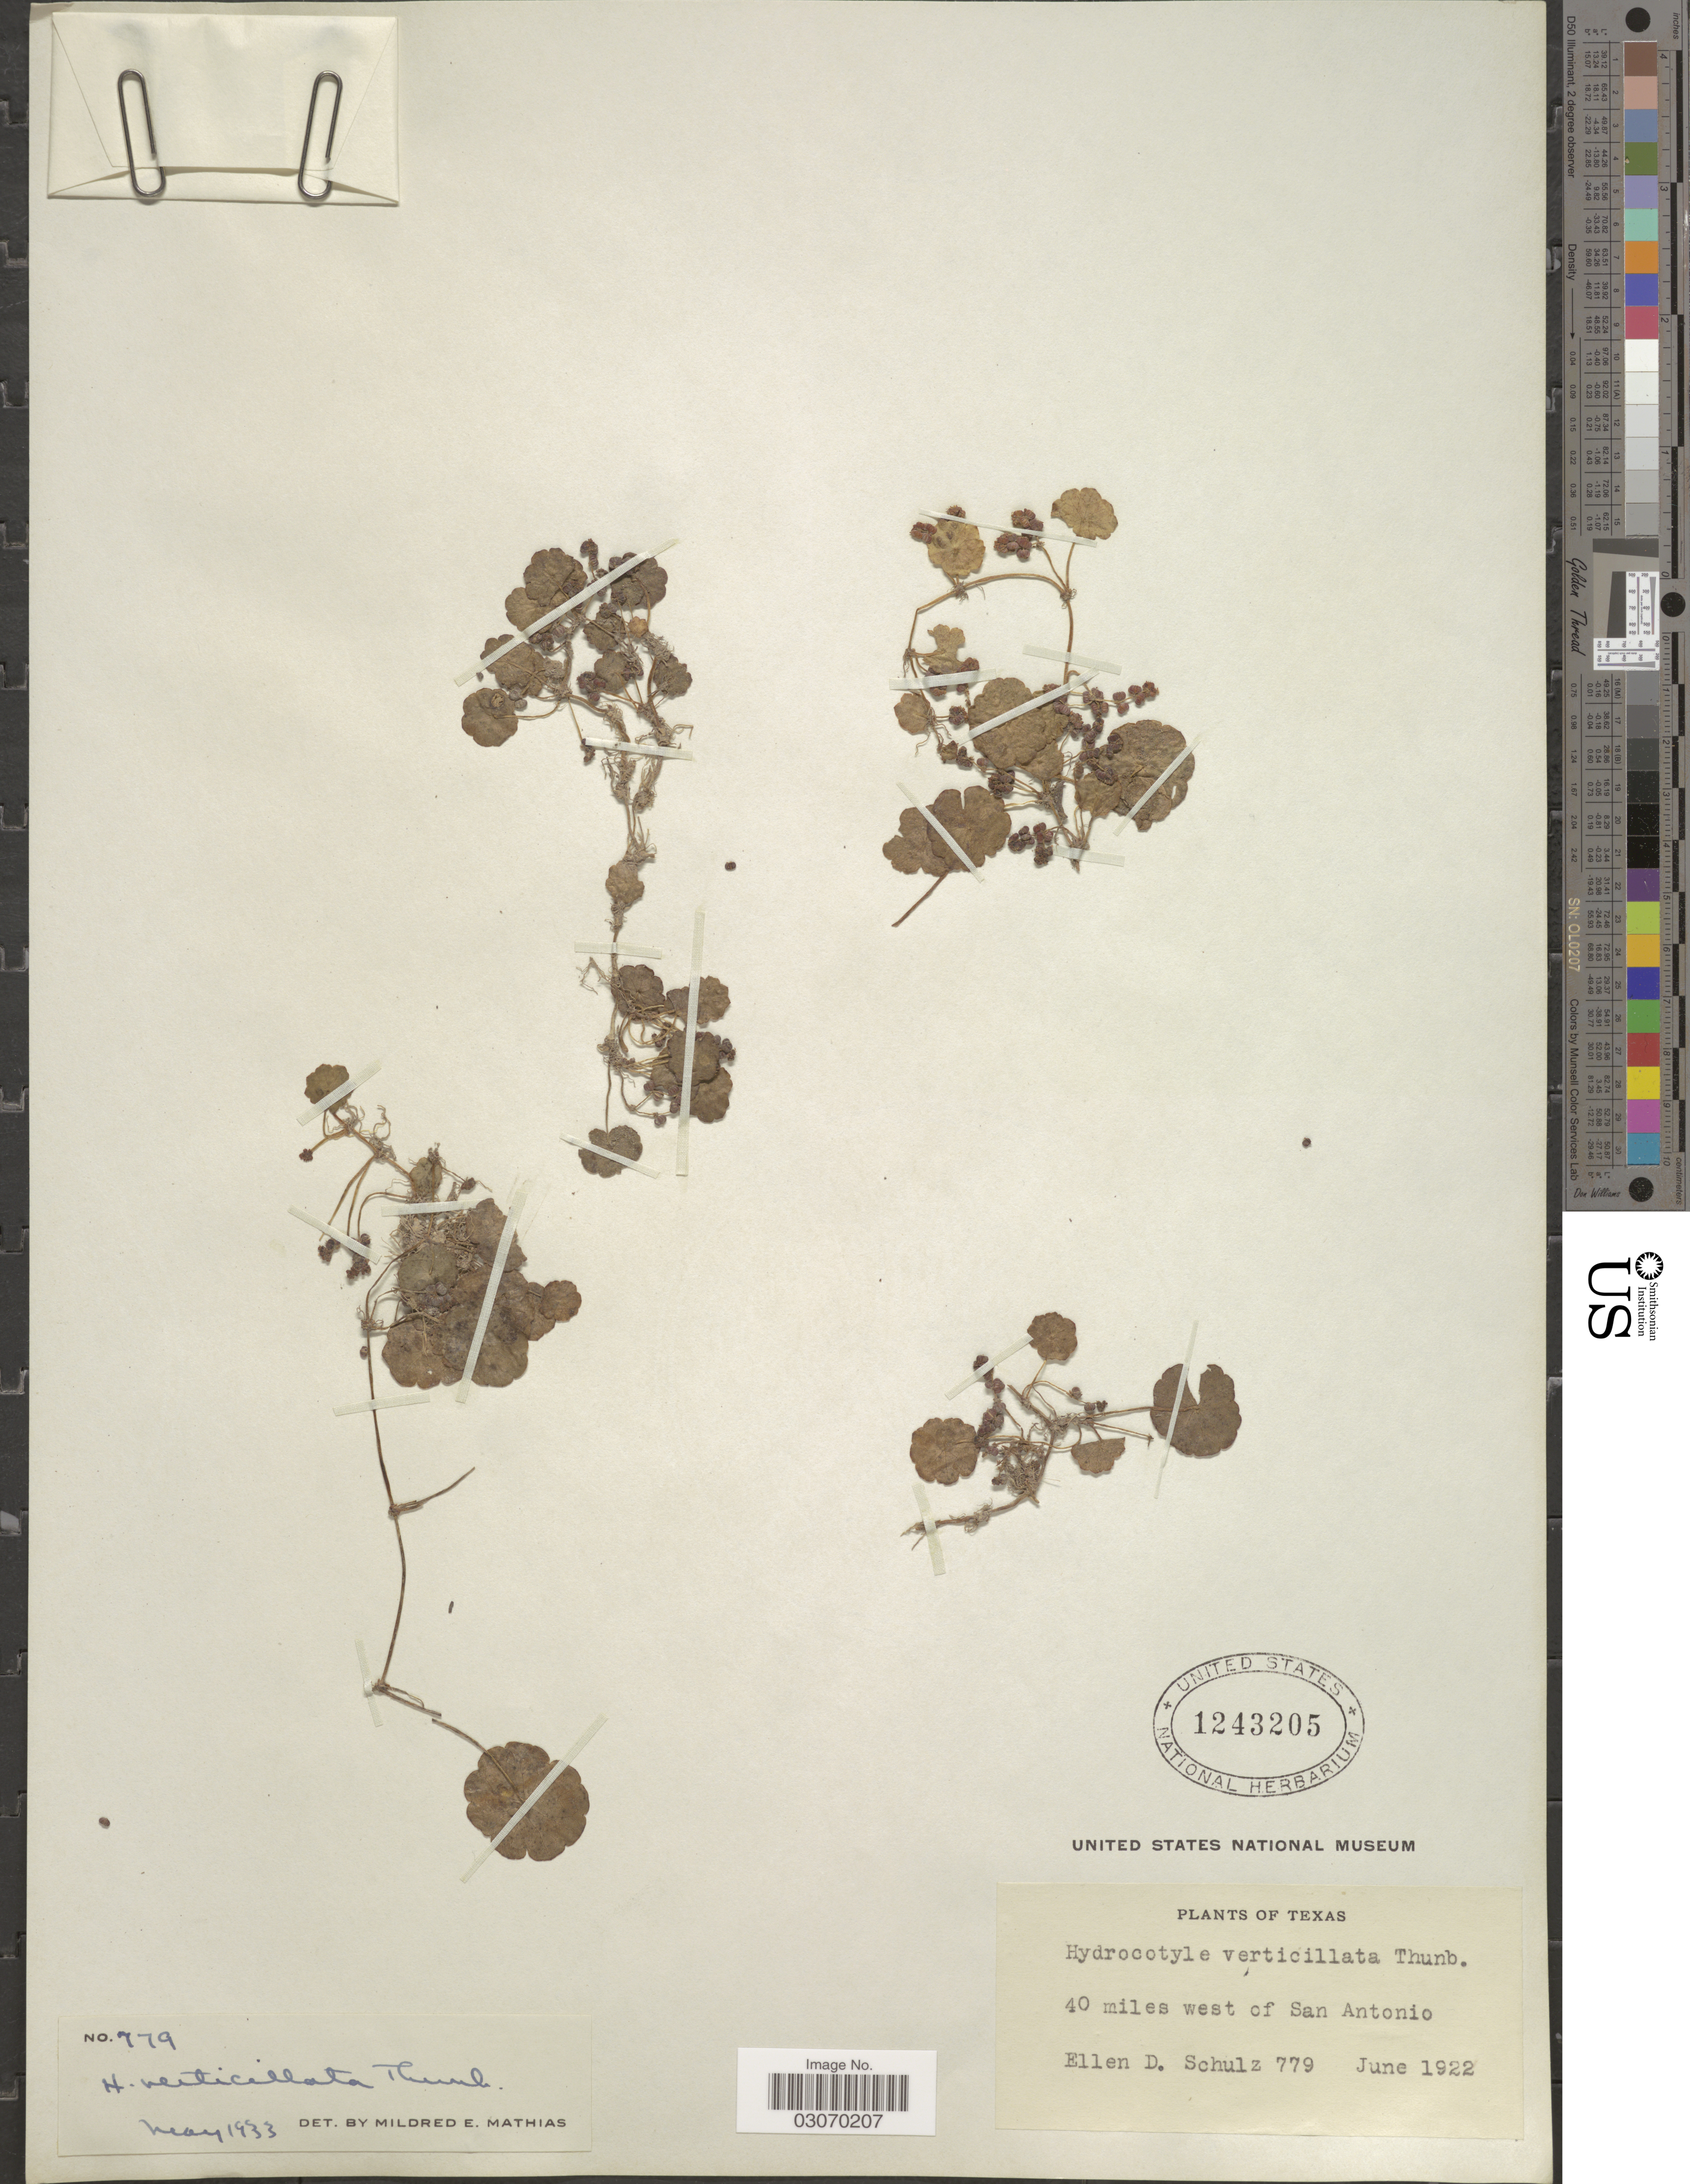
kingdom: Plantae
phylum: Tracheophyta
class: Magnoliopsida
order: Apiales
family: Araliaceae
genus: Hydrocotyle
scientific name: Hydrocotyle verticillata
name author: Thunb.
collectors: E. D. Schulz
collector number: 779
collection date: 1922-06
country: United States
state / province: Texas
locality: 40 miles west of San Antonio.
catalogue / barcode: US 1243205